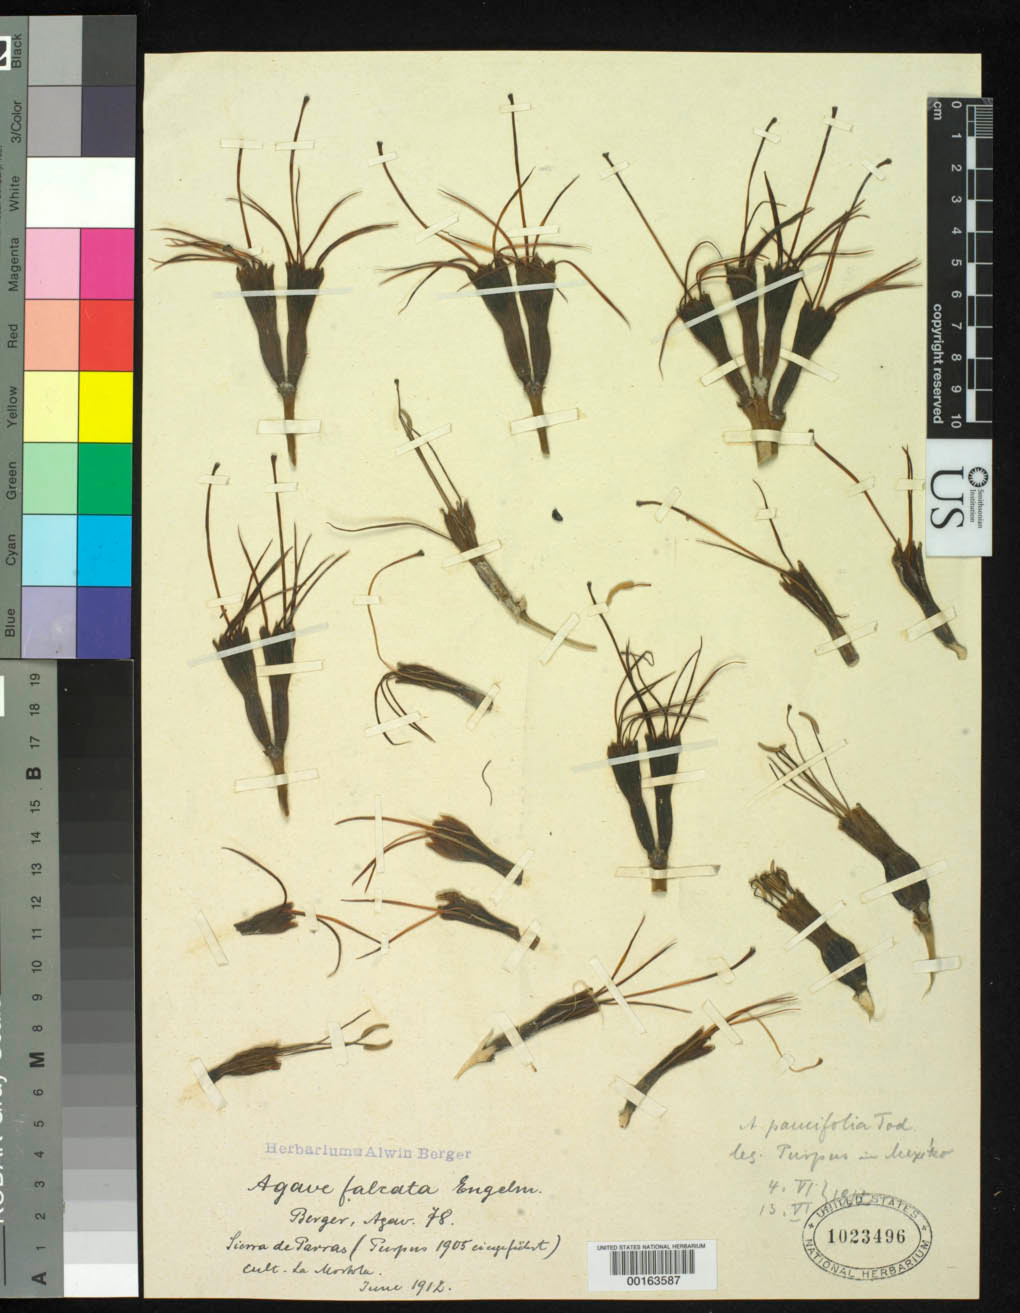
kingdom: Plantae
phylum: Tracheophyta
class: Liliopsida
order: Asparagales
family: Asparagaceae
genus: Agave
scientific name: Agave striata subsp. falcata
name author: (Engelm.) Gentry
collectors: C. A. Purpus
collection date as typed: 1905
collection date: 1905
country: Mexico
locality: Sierra de Parras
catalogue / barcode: US 1023496